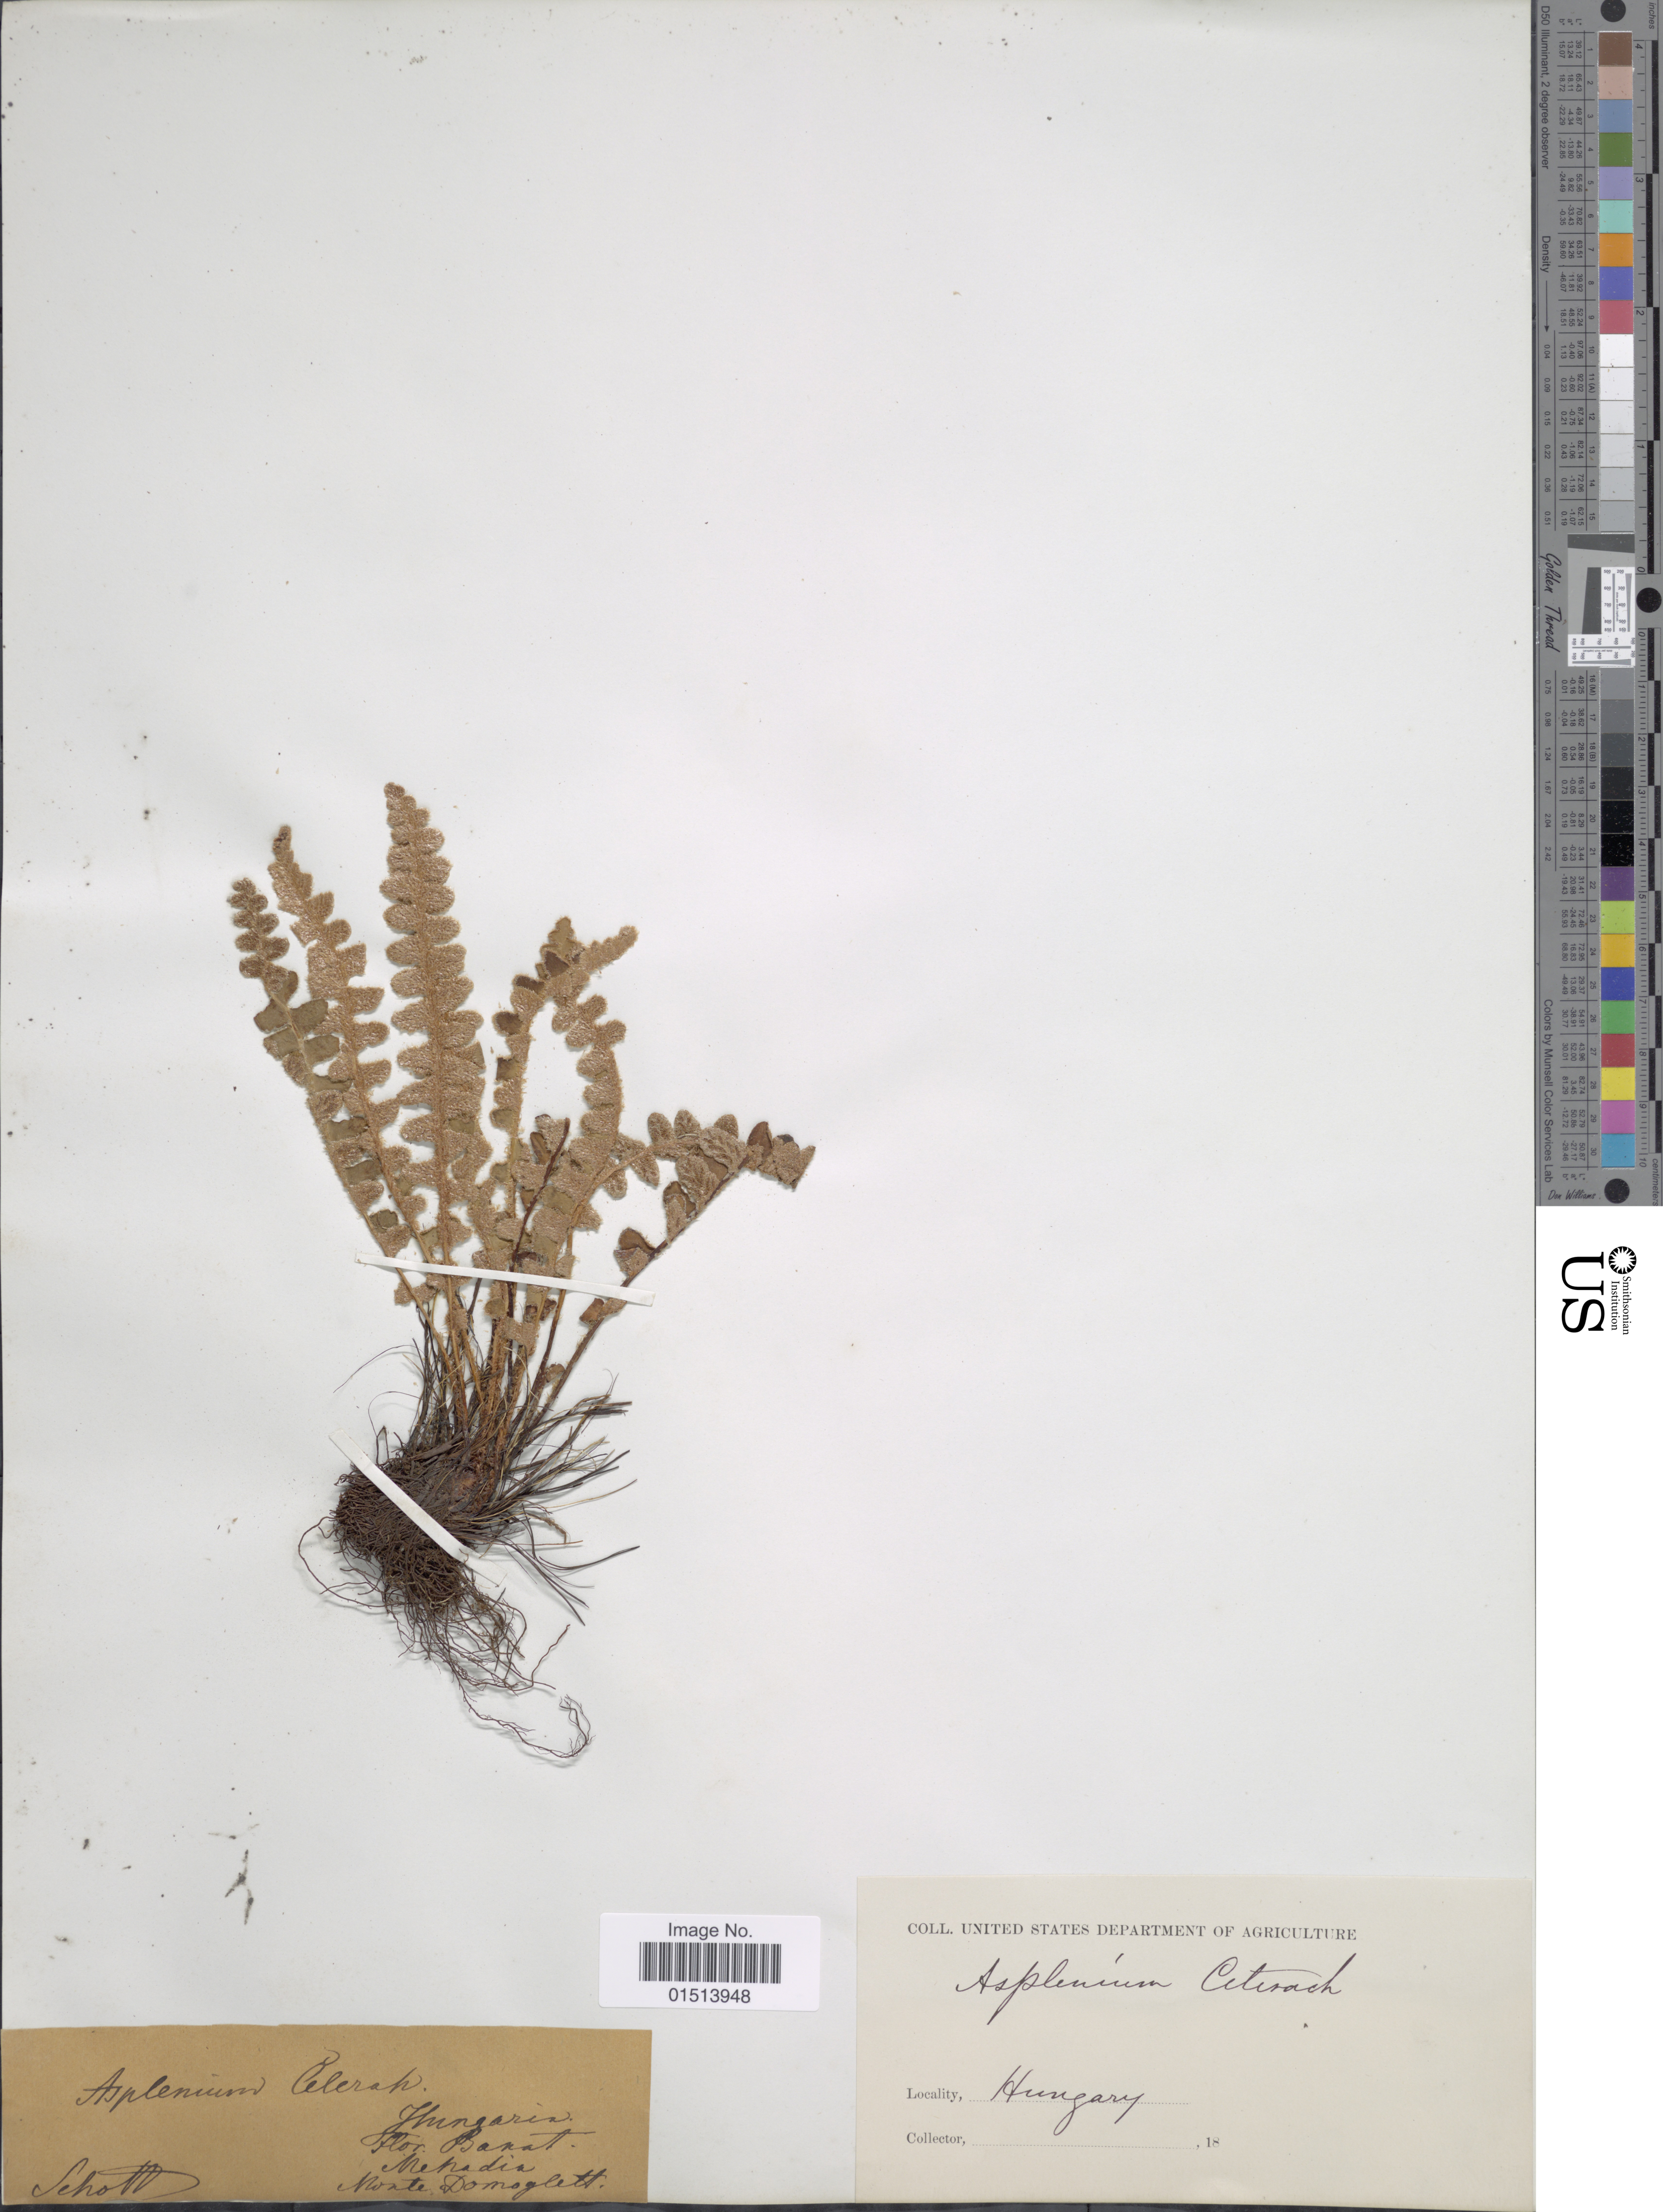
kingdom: Plantae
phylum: Tracheophyta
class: Polypodiopsida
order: Polypodiales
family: Aspleniaceae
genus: Asplenium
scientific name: Asplenium officinarum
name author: DC.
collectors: Schott, --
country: Romania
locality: Hungaria, Flor. Banat, Mehadia, Monte Domoglett